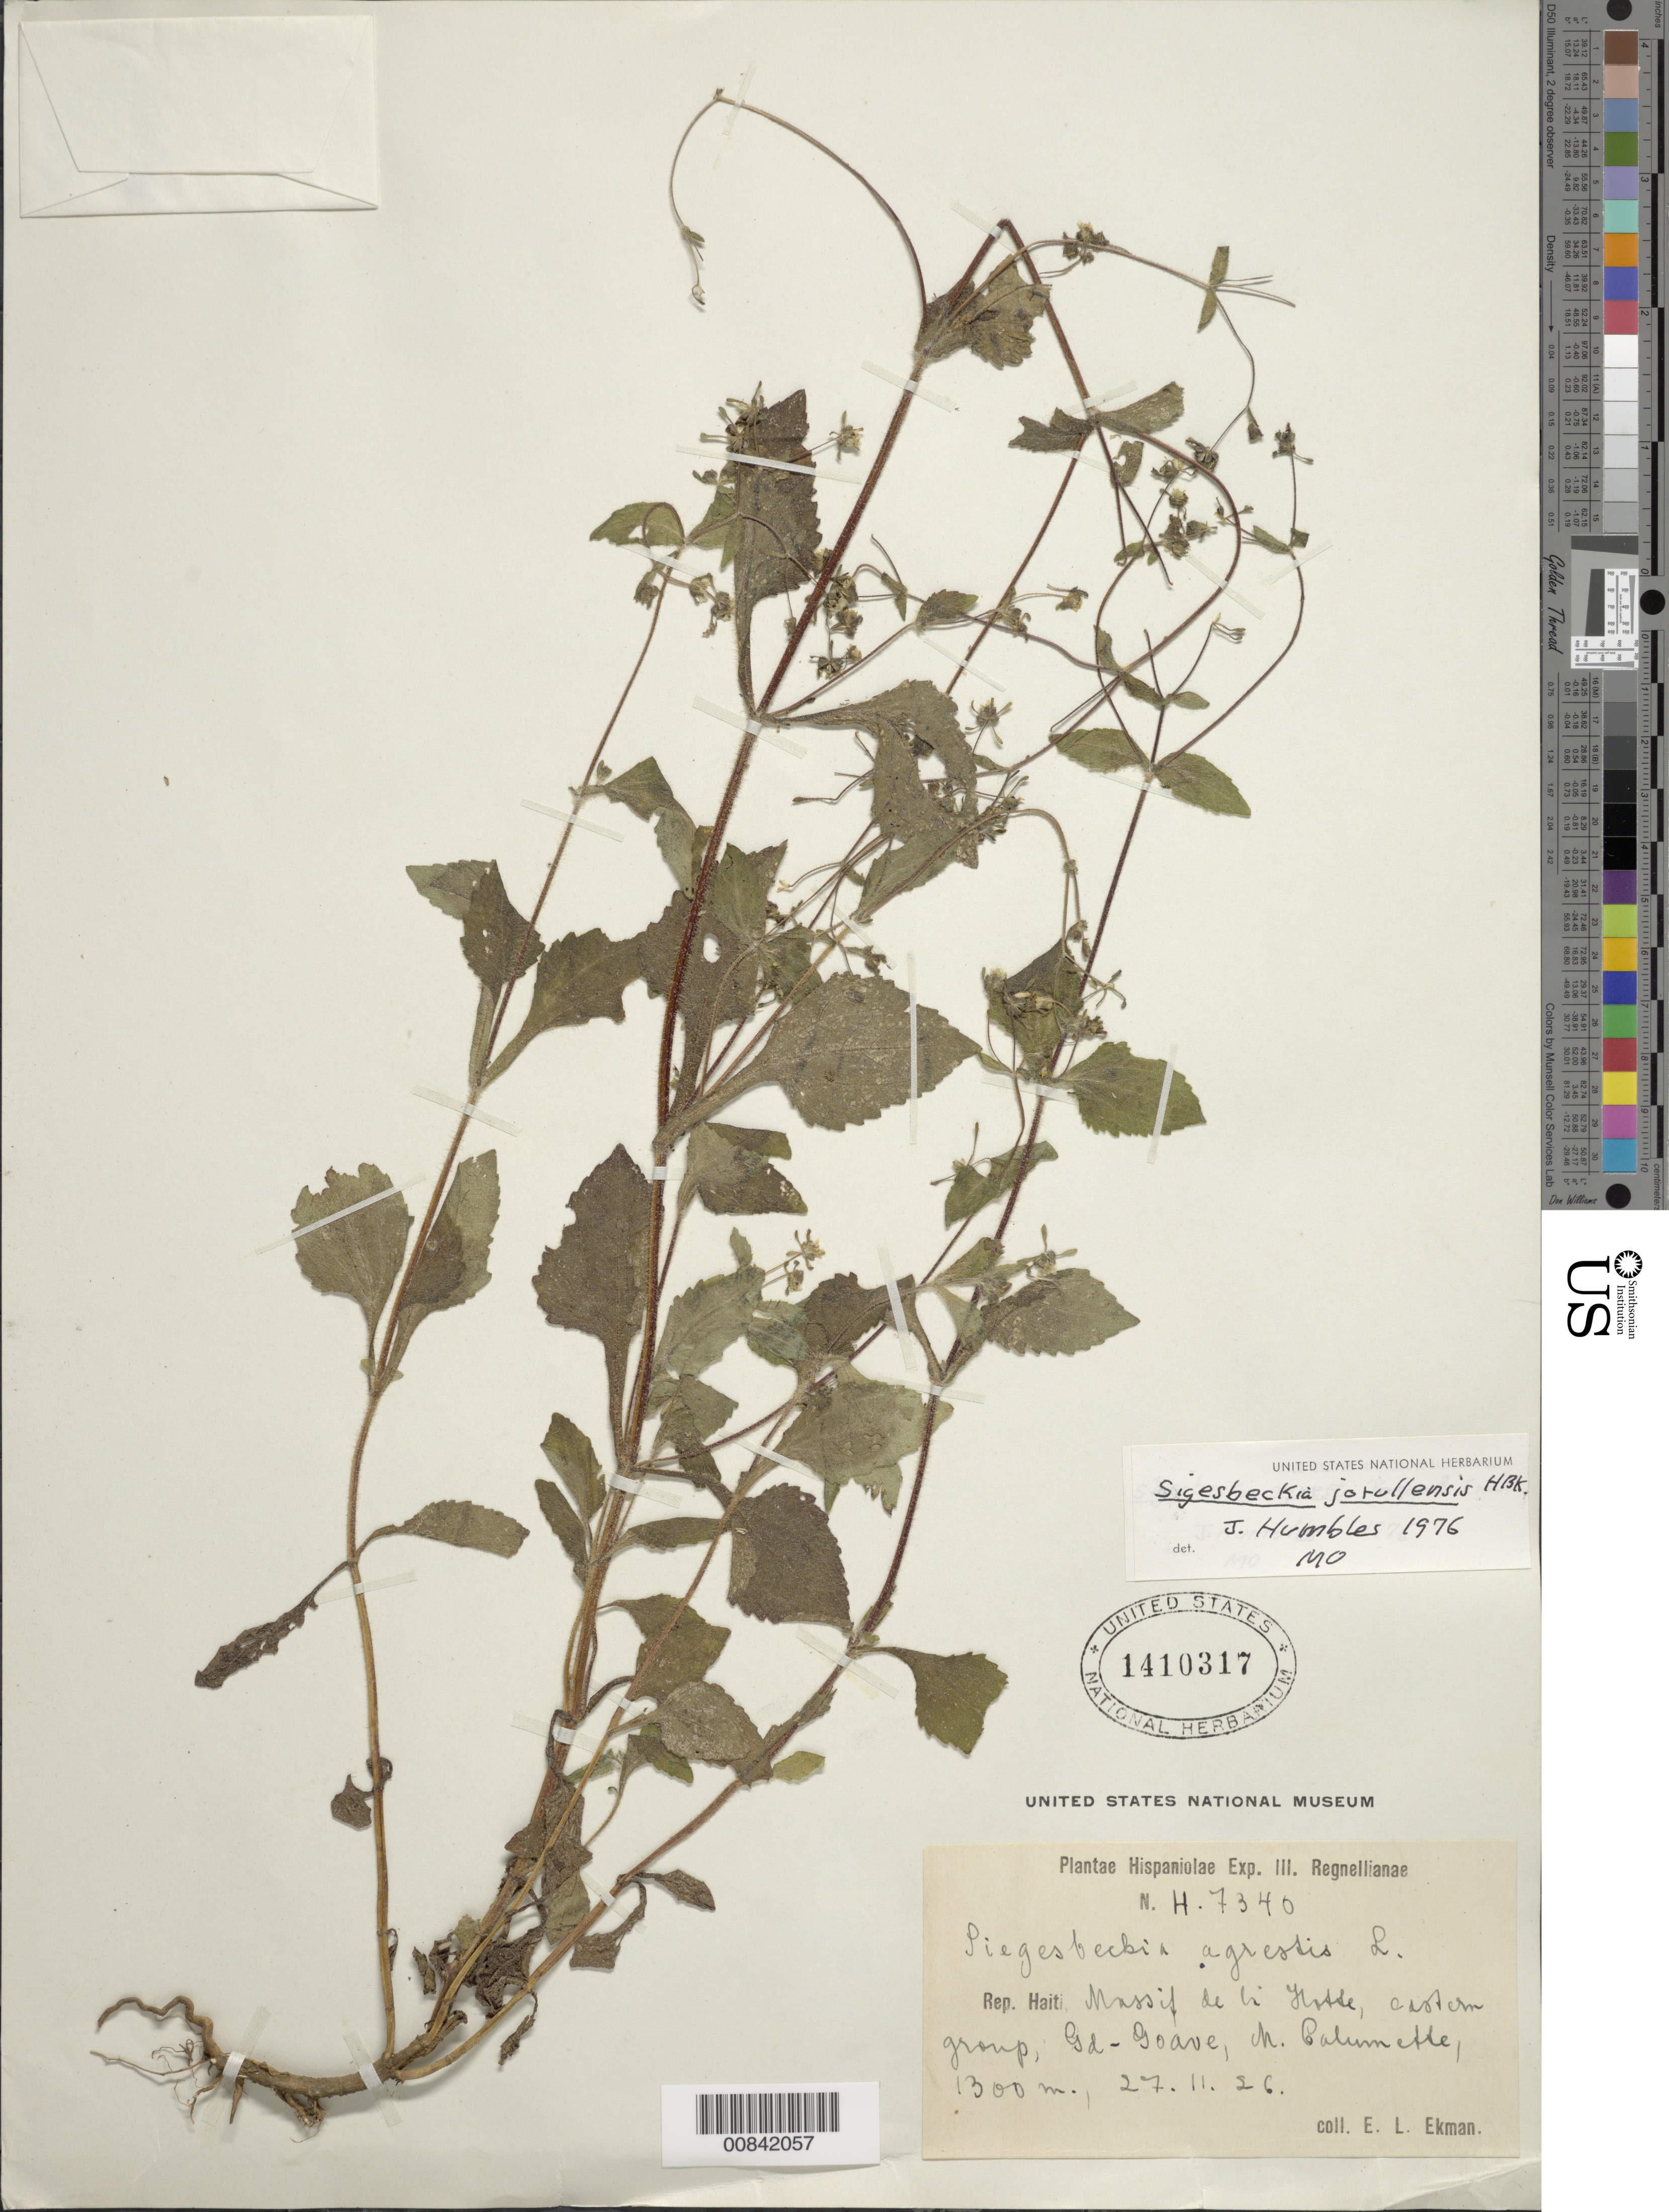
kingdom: Plantae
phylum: Tracheophyta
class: Magnoliopsida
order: Asterales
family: Asteraceae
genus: Sigesbeckia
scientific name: Sigesbeckia jorullensis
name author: Kunth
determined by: Humbles, J.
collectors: E. L. Ekman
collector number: H 7340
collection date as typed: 27 Nov 1926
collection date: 1926-11-27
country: Haiti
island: Hispaniola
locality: Massif de la Hotte, eastern group, Gd-Goave, M. Calumette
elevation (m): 1300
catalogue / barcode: US 1410317